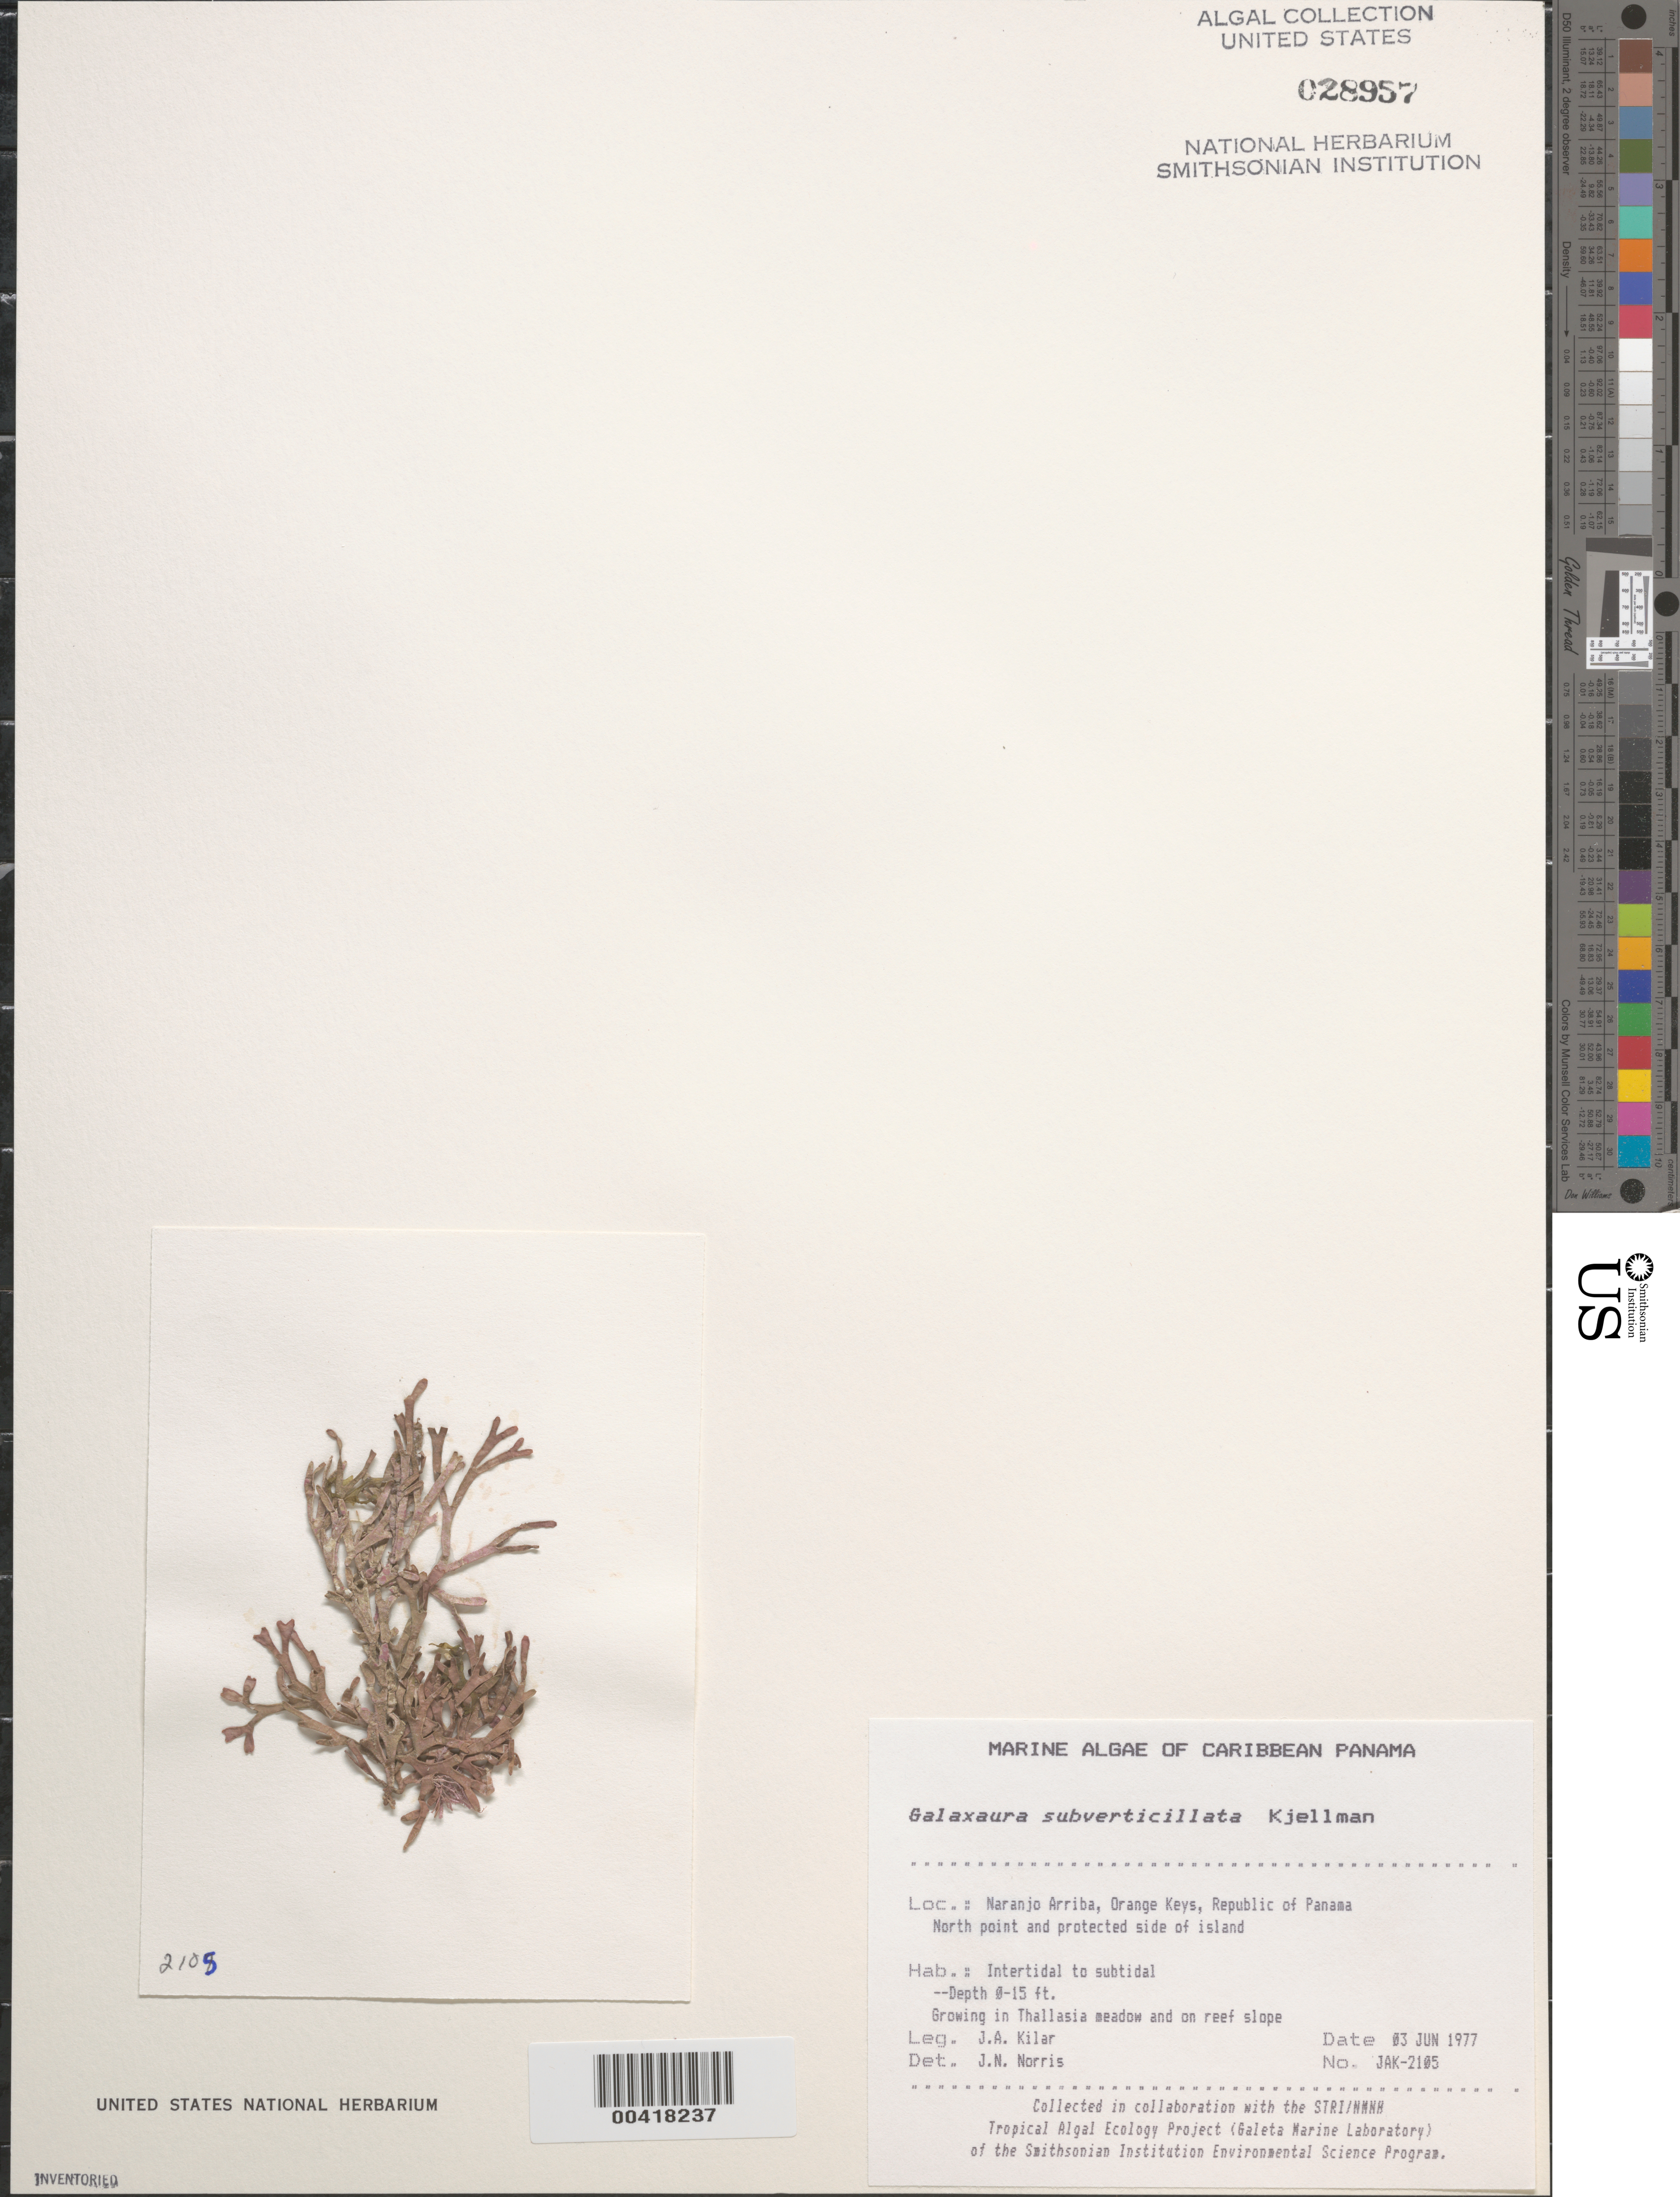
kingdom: Plantae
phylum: Rhodophyta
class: Florideophyceae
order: Nemaliales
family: Galaxauraceae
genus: Galaxaura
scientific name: Galaxaura rugosa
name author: (Ellis & Sol.) J.V.Lamouroux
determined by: Algae name updating Project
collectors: J. A. Kilar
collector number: JAK-2105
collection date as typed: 03 Jun 1977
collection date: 1977-06-03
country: Panama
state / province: Colón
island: Naranjo Arriba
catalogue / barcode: US 28957